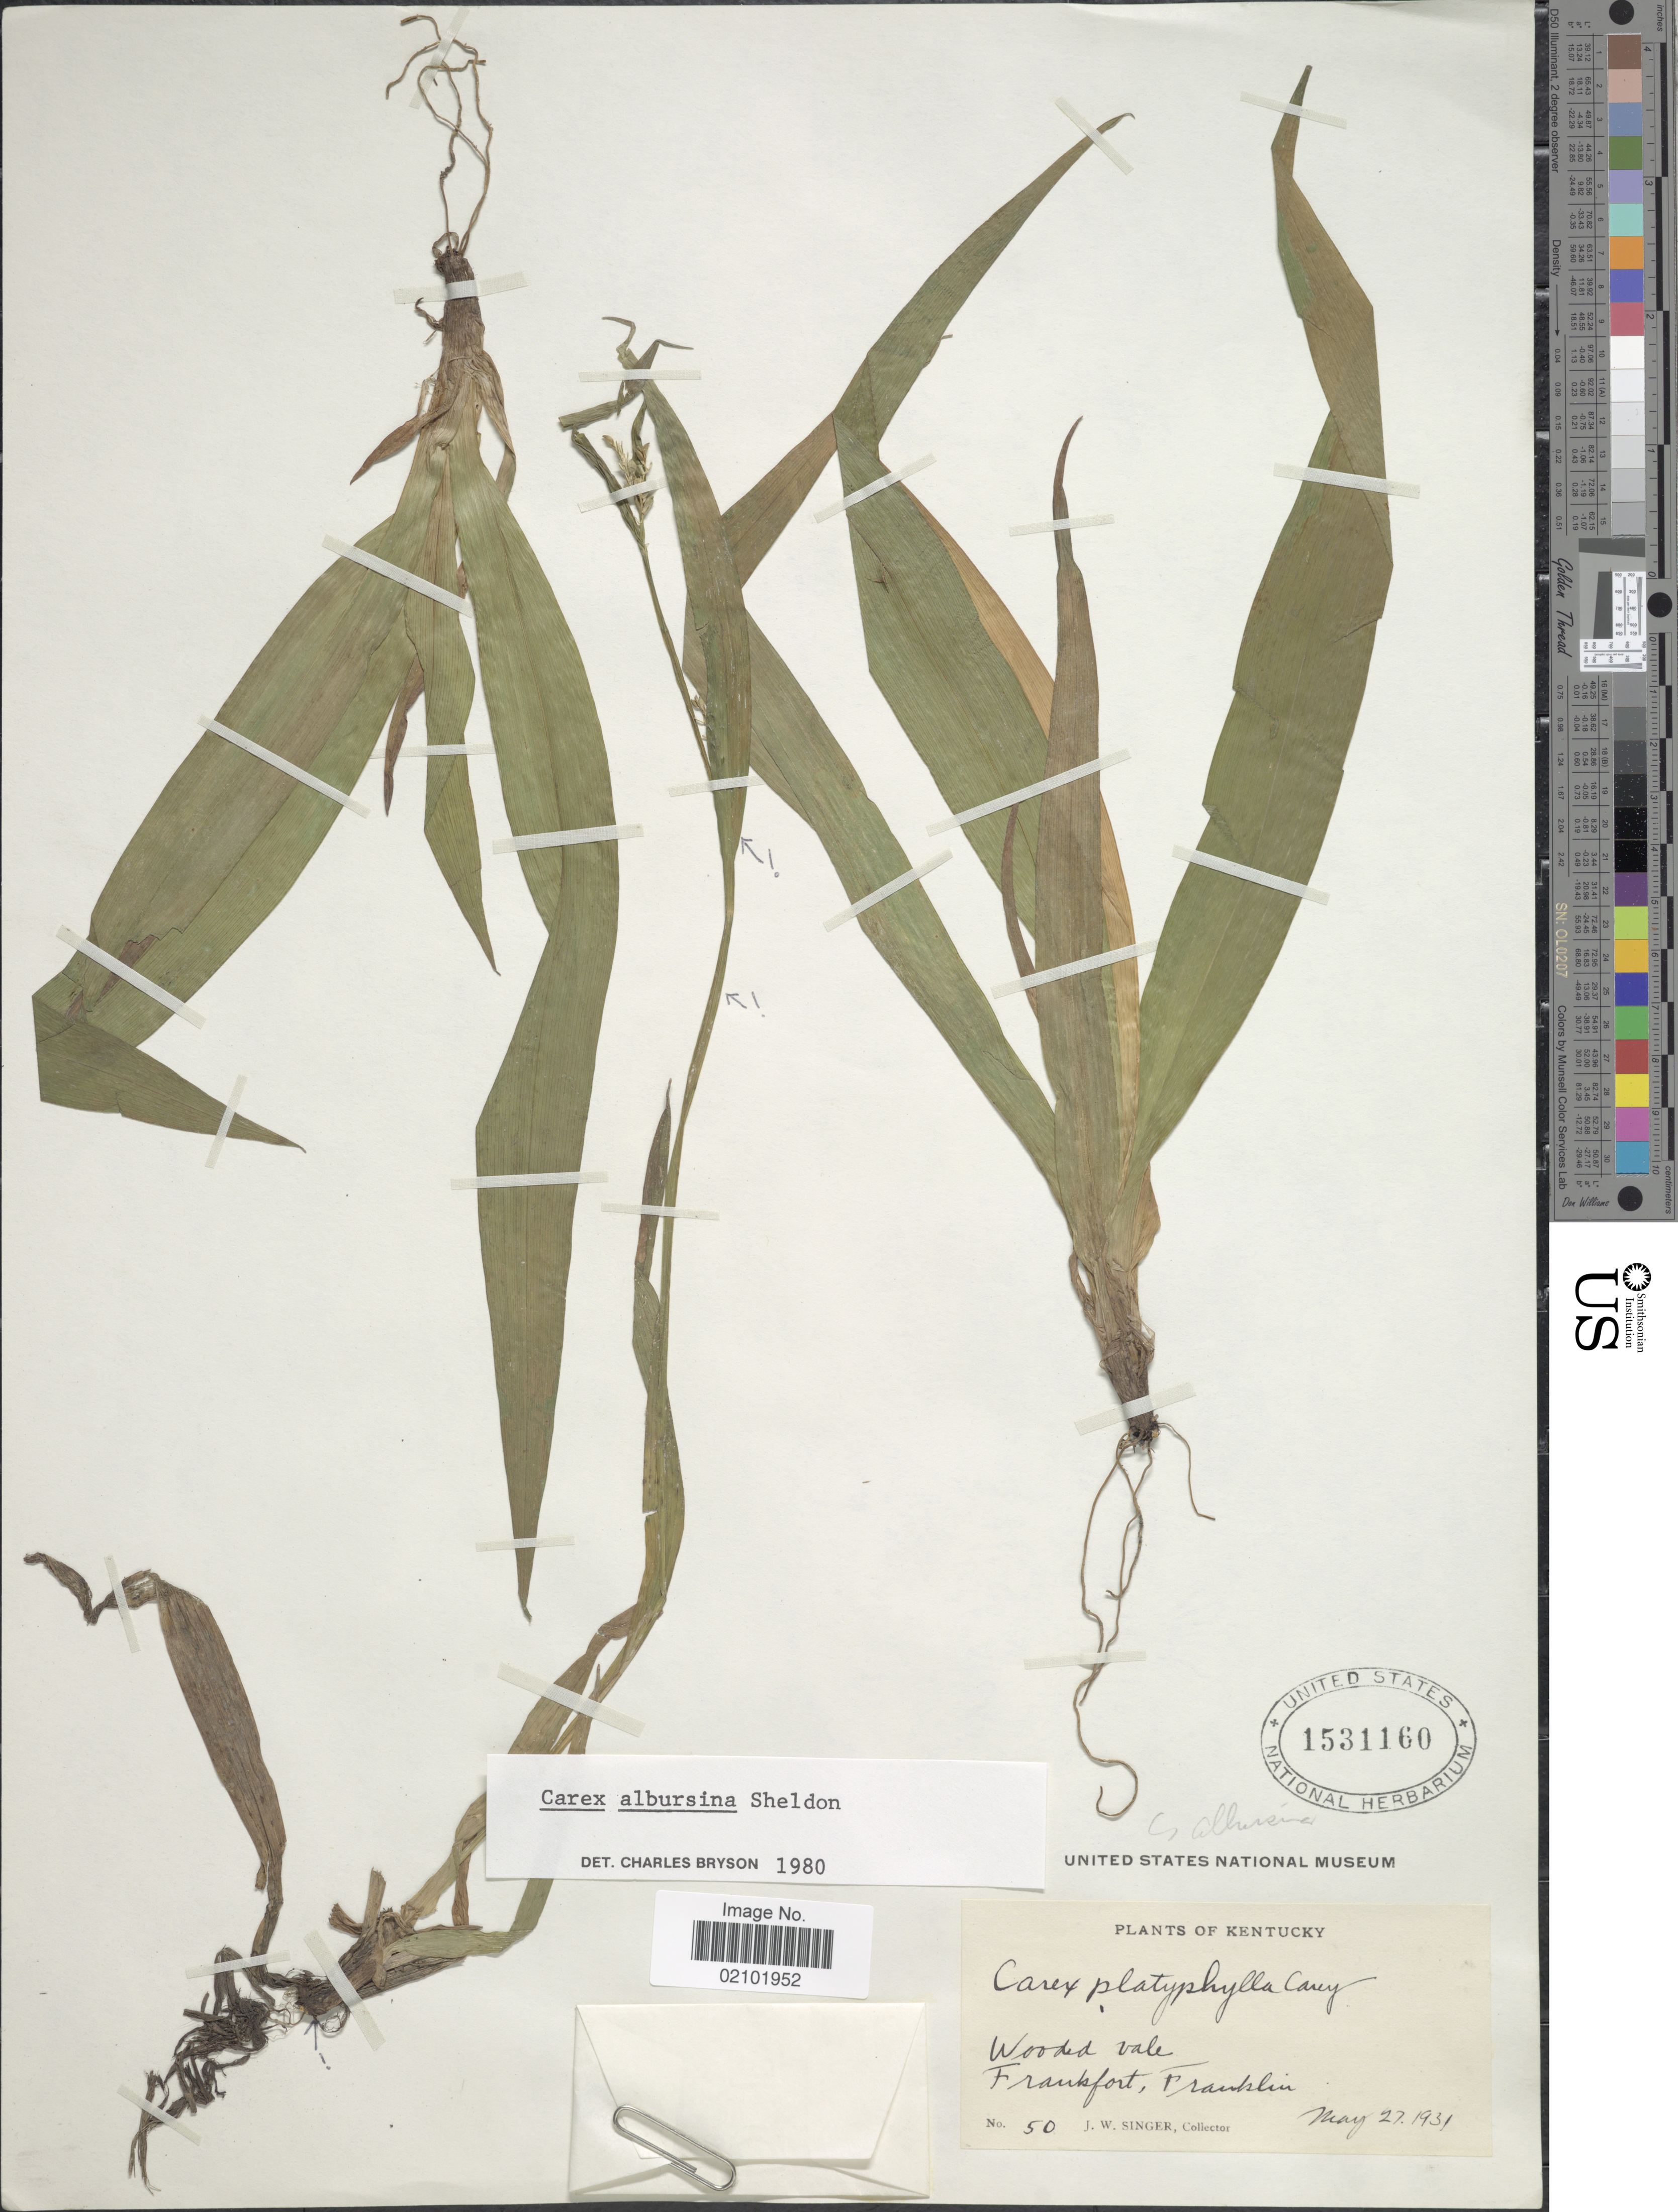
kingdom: Plantae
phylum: Tracheophyta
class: Liliopsida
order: Poales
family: Cyperaceae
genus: Carex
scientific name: Carex albursina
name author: E. Sheld.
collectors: J. EW. Singer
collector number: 50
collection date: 1931-05-27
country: United States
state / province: Kentucky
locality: Frankfort, Franklin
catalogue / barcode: US 1531160